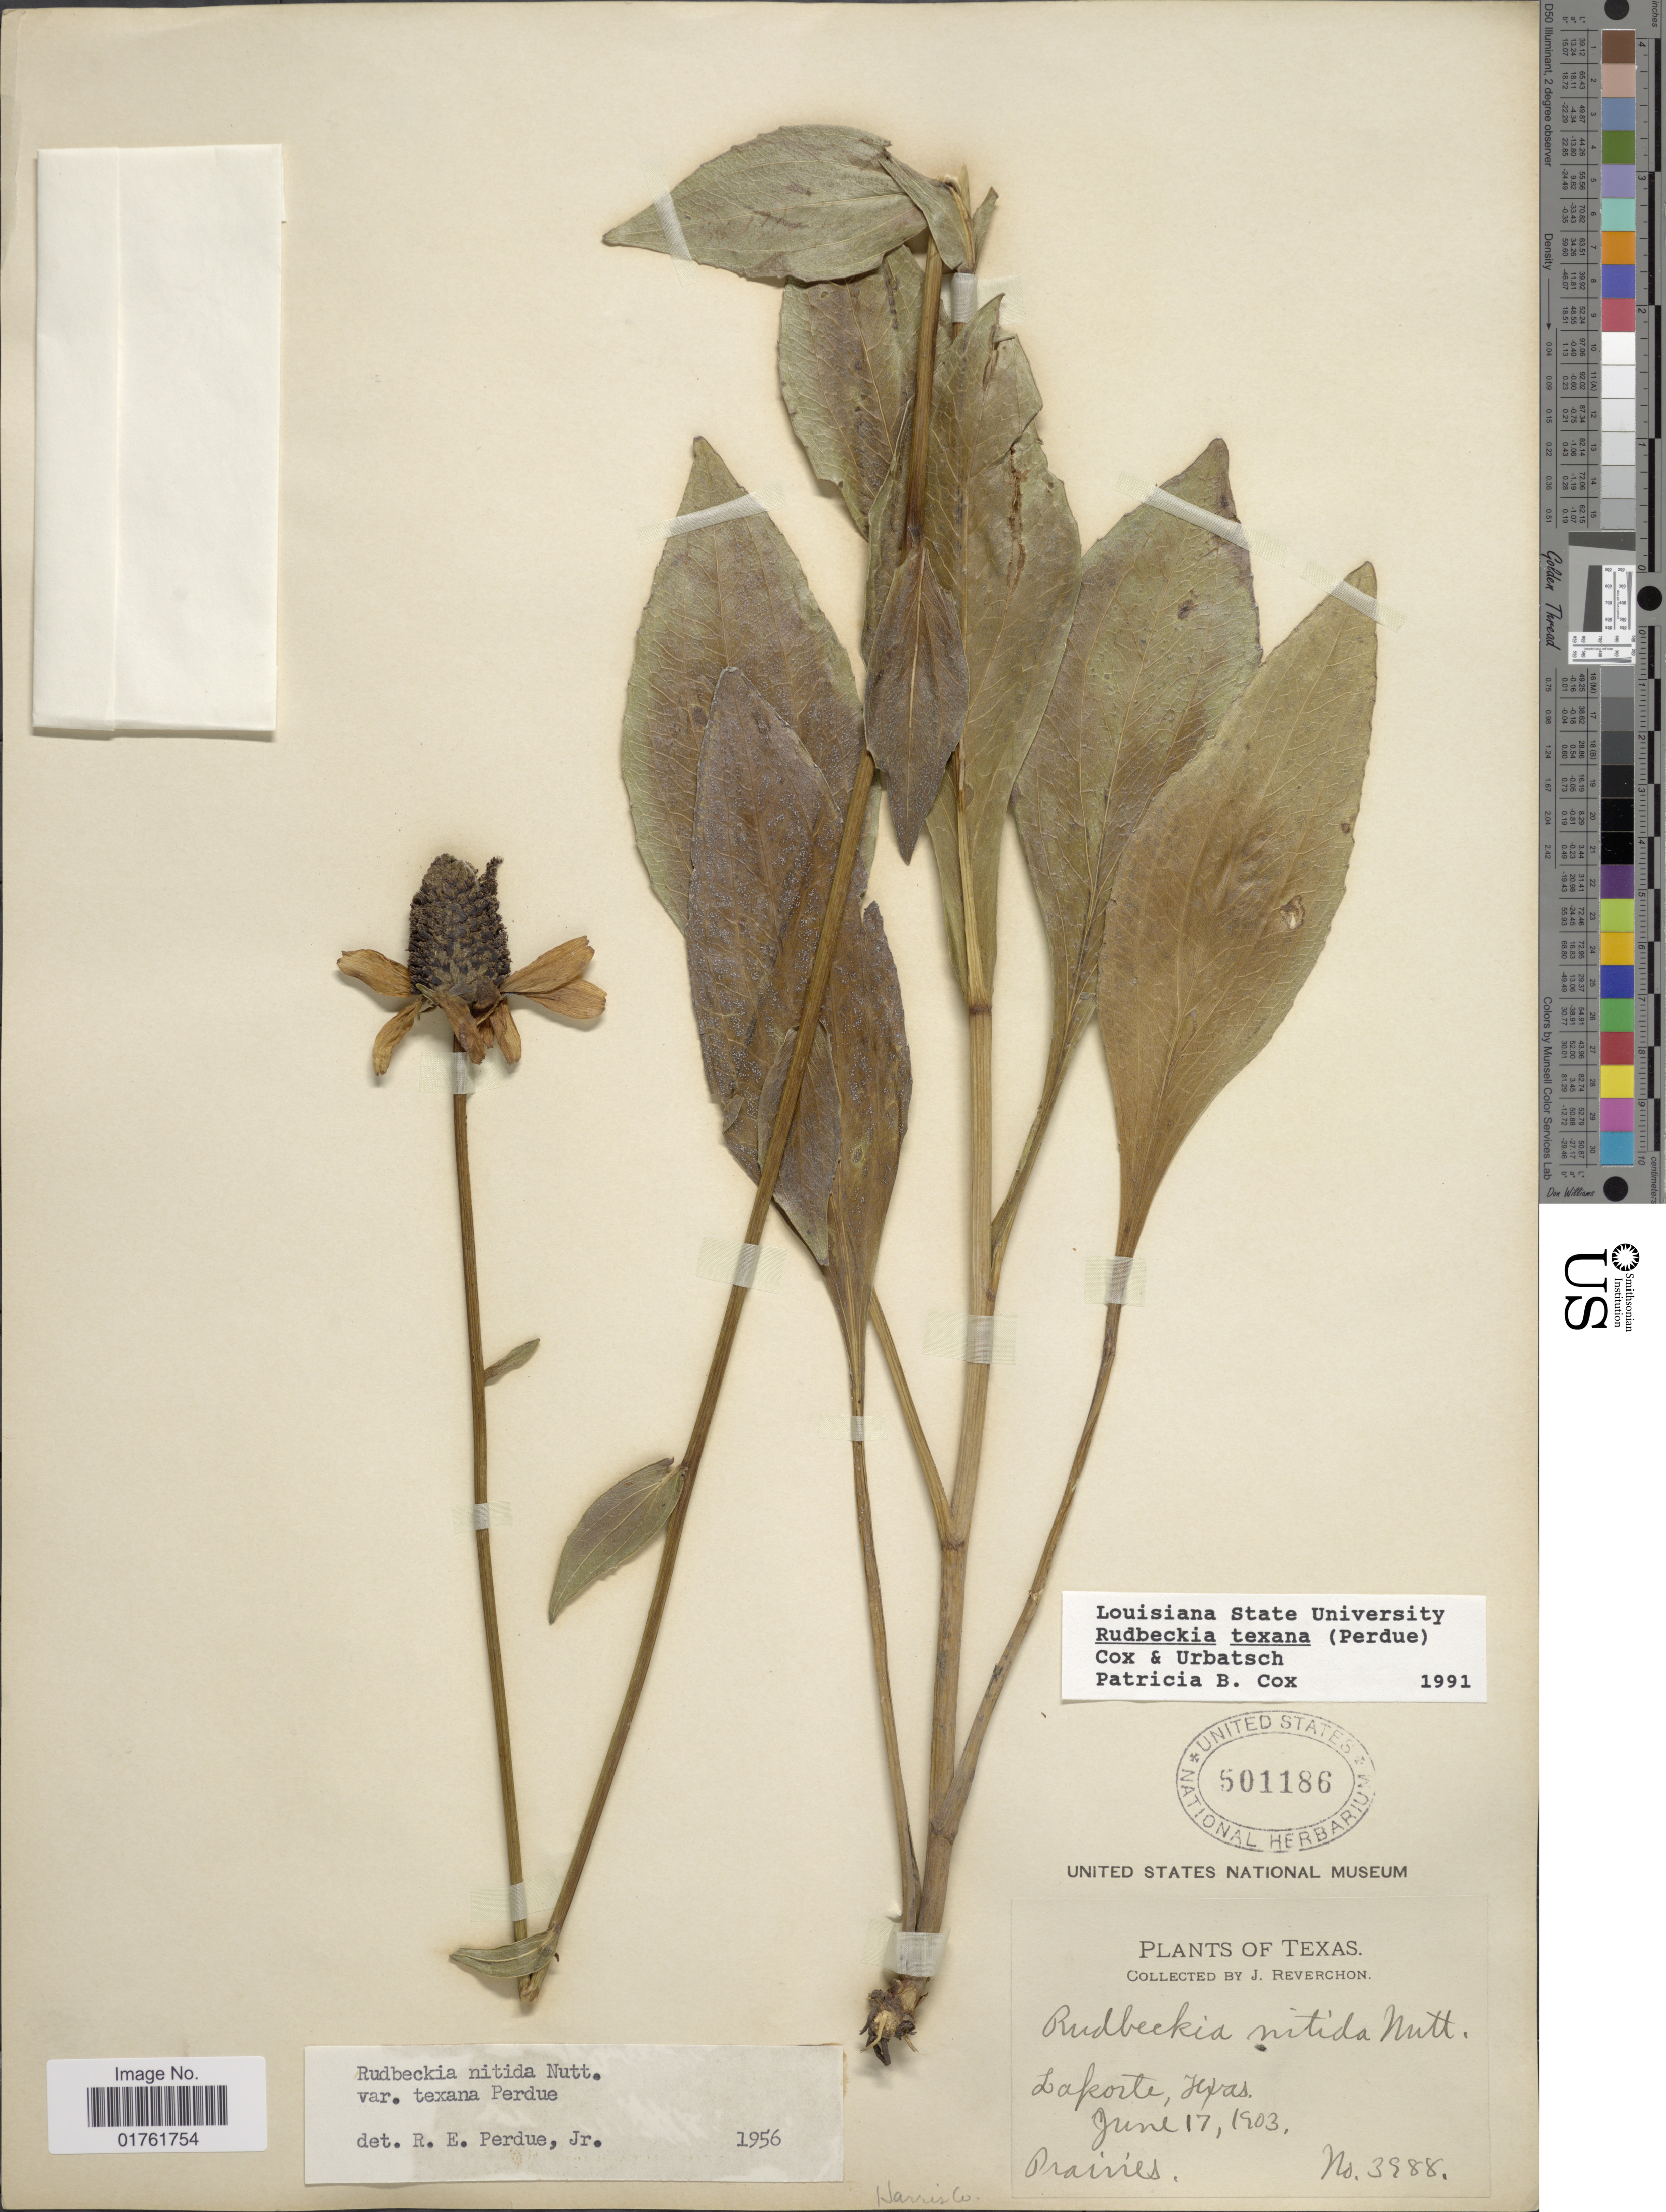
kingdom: Plantae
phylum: Tracheophyta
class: Magnoliopsida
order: Asterales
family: Asteraceae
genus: Rudbeckia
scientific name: Rudbeckia tenax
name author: C.L. Boynton & Beadle in Small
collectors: J. Reverchon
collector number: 3988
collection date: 1903-06-17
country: United States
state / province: Texas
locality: Laporte, Texas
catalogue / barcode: US 501186